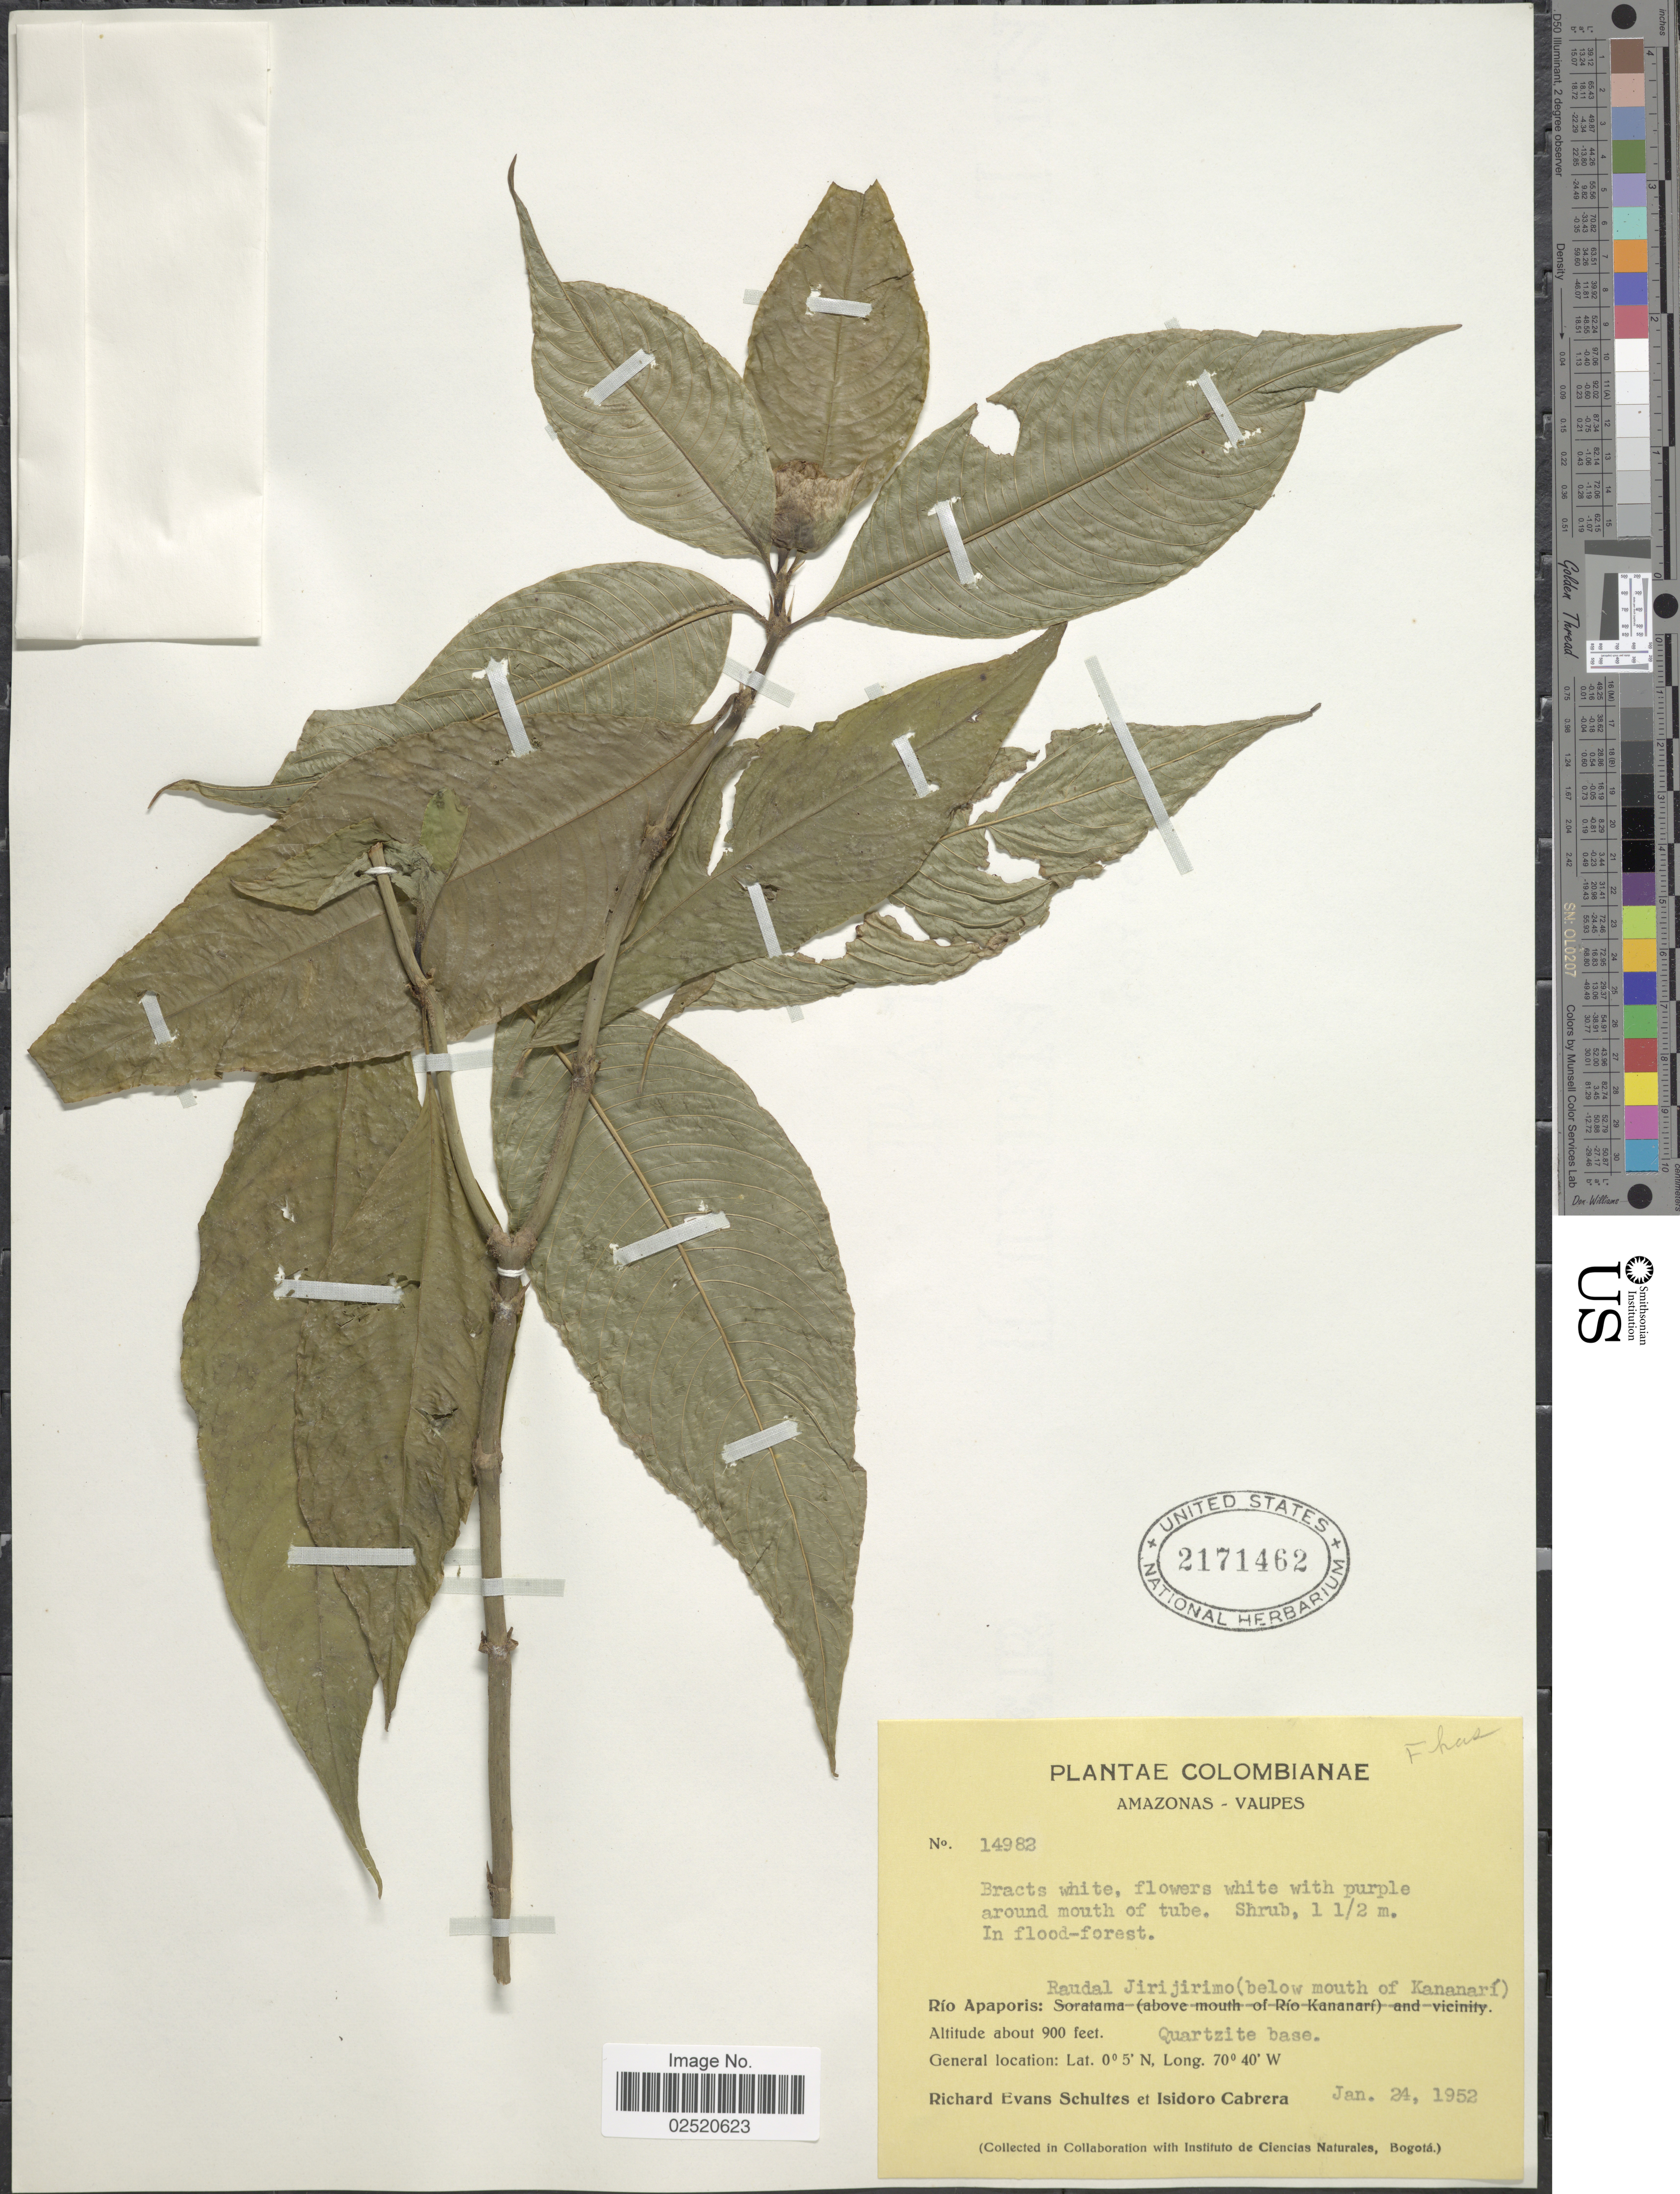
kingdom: Plantae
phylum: Tracheophyta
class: Magnoliopsida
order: Gentianales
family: Rubiaceae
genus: Psychotria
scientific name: Psychotria sp.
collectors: R. E. Schultes & I. Cabrera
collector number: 14982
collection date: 1952-01-24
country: Colombia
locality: Amazonas-Vaupés. Río Apaporis, Raudal Jirijirimo (below mouth of Río Kananarí)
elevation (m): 274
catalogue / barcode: US 2171462